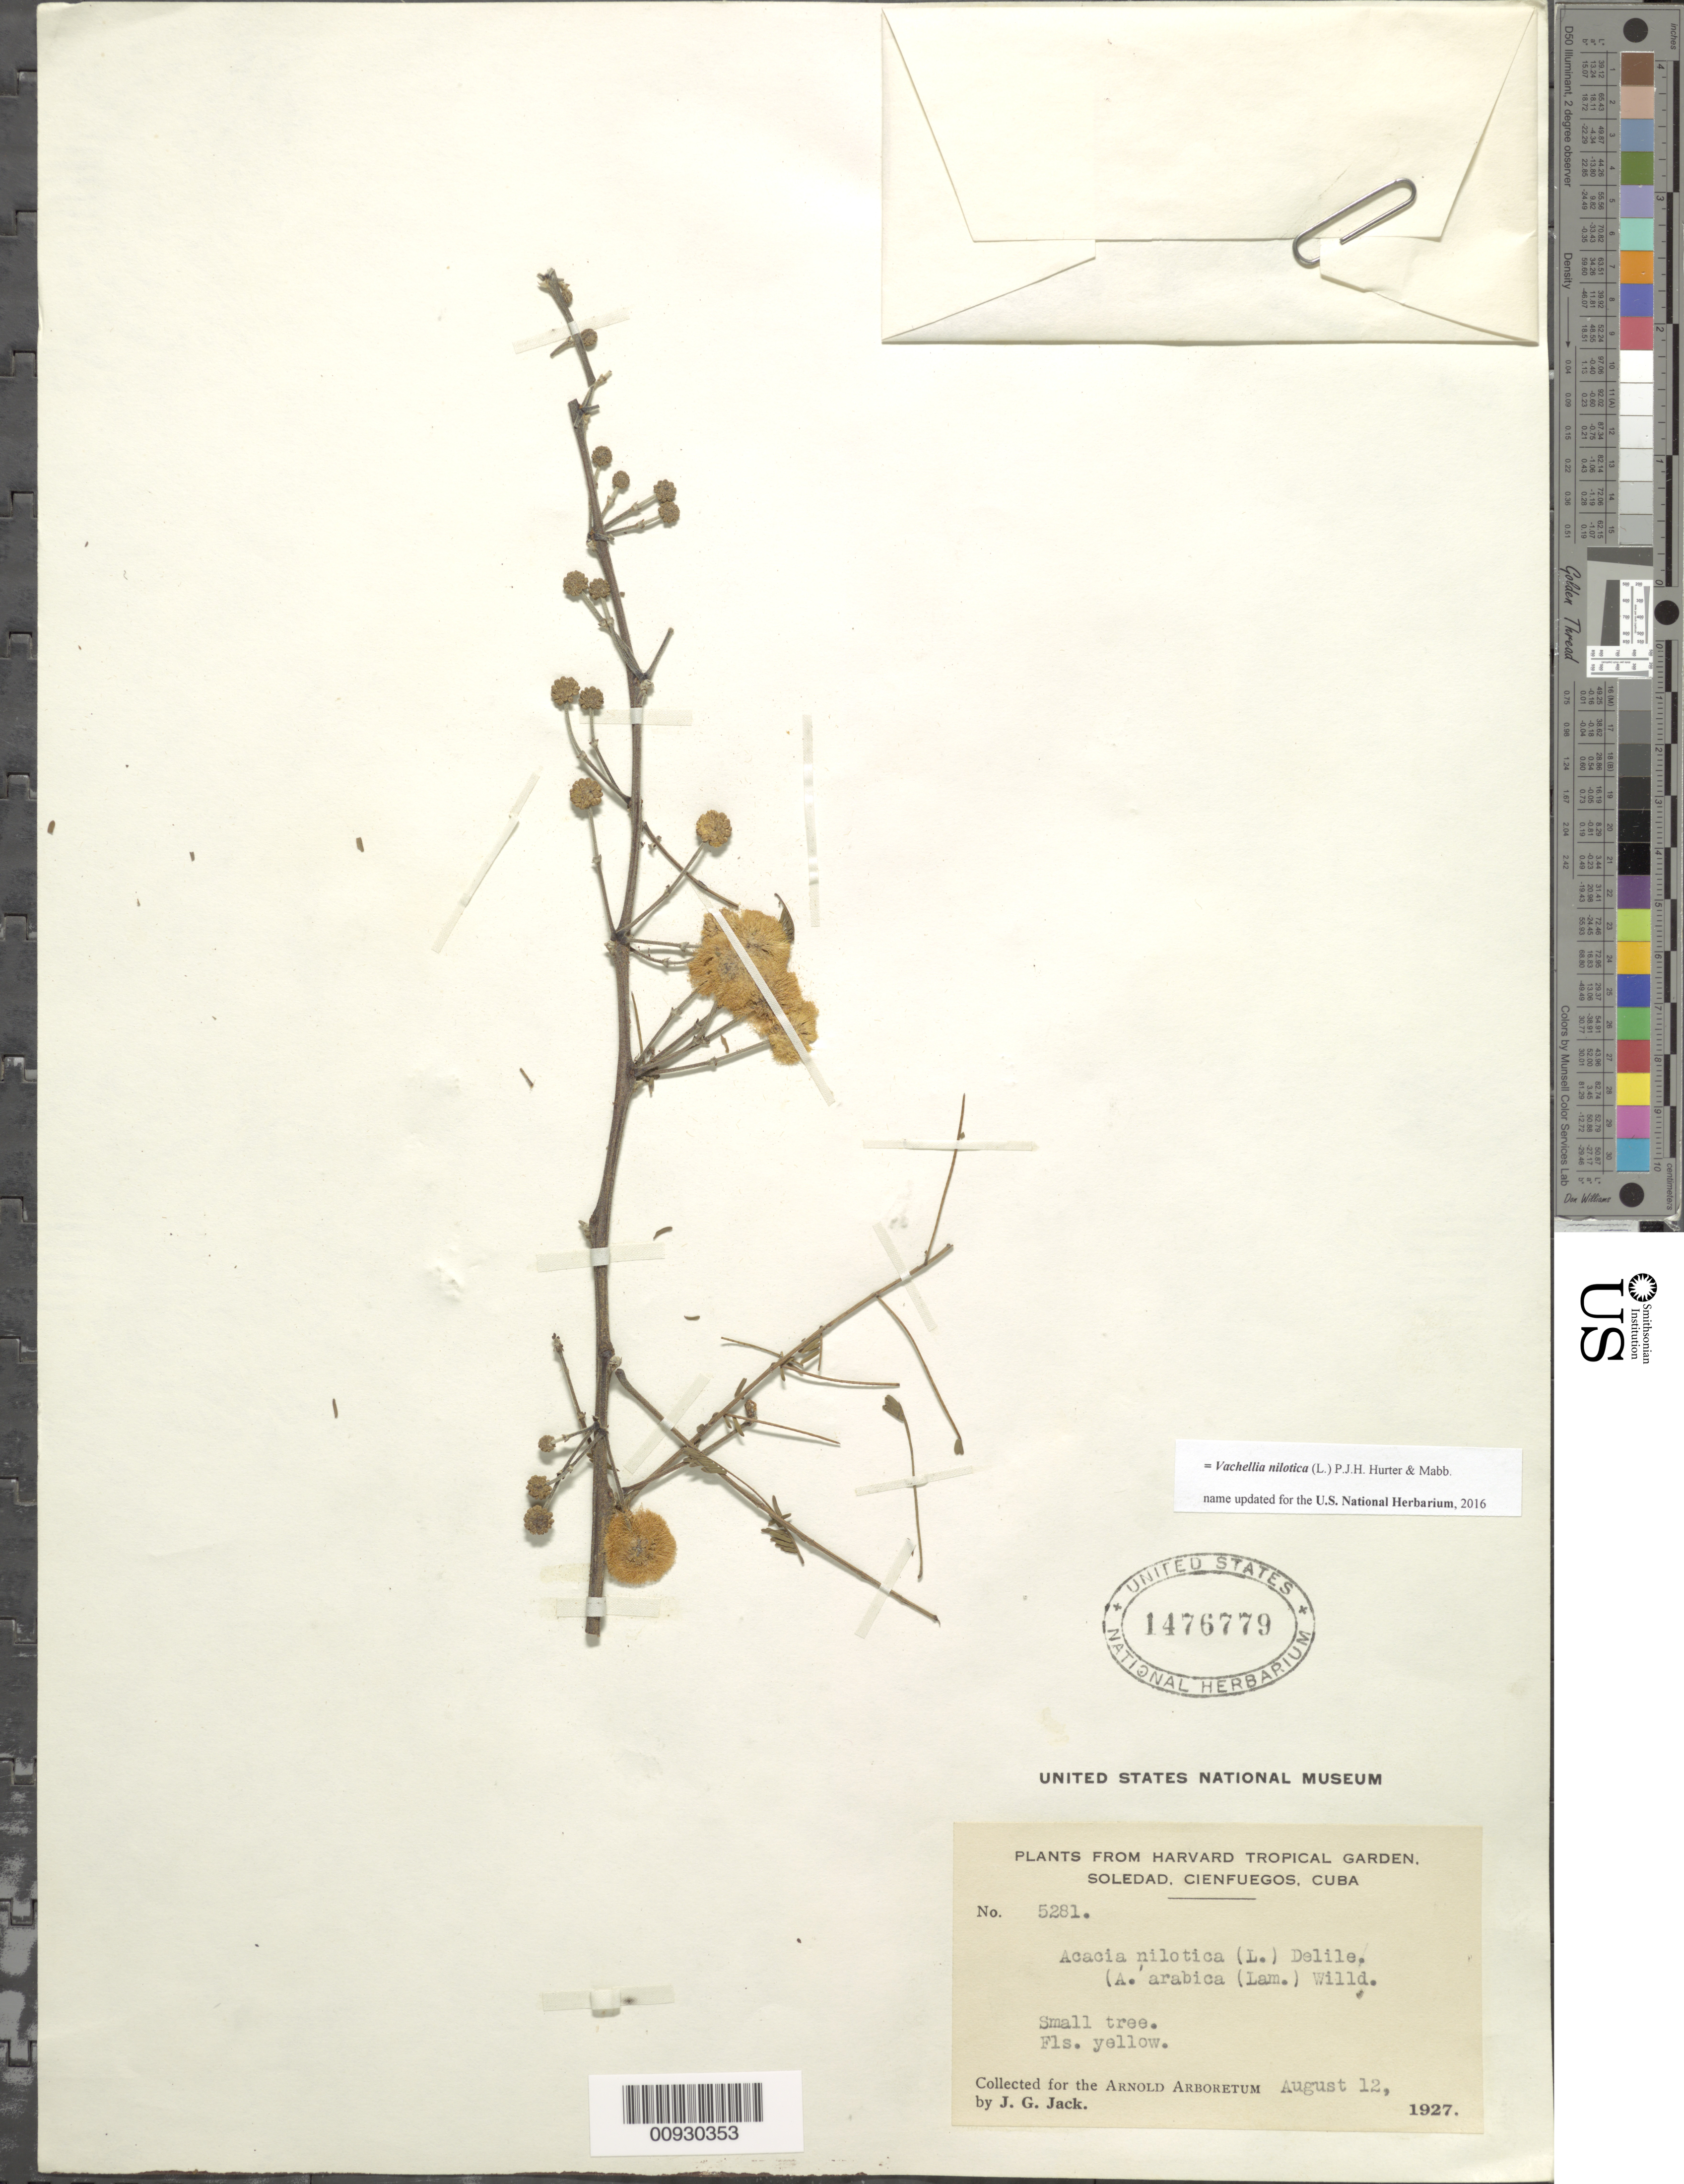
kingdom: Plantae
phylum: Tracheophyta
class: Magnoliopsida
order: Fabales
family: Fabaceae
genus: Vachellia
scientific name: Vachellia nilotica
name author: (L.) P.J.H. Hurter & Mabb.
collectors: J. G. Jack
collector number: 5281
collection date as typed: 12 Aug 1927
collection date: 1927-08-12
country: Cuba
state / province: Cienfuegos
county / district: Cienfuegos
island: Cuba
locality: Soledad, Cienfuegos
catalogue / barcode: US 1476779